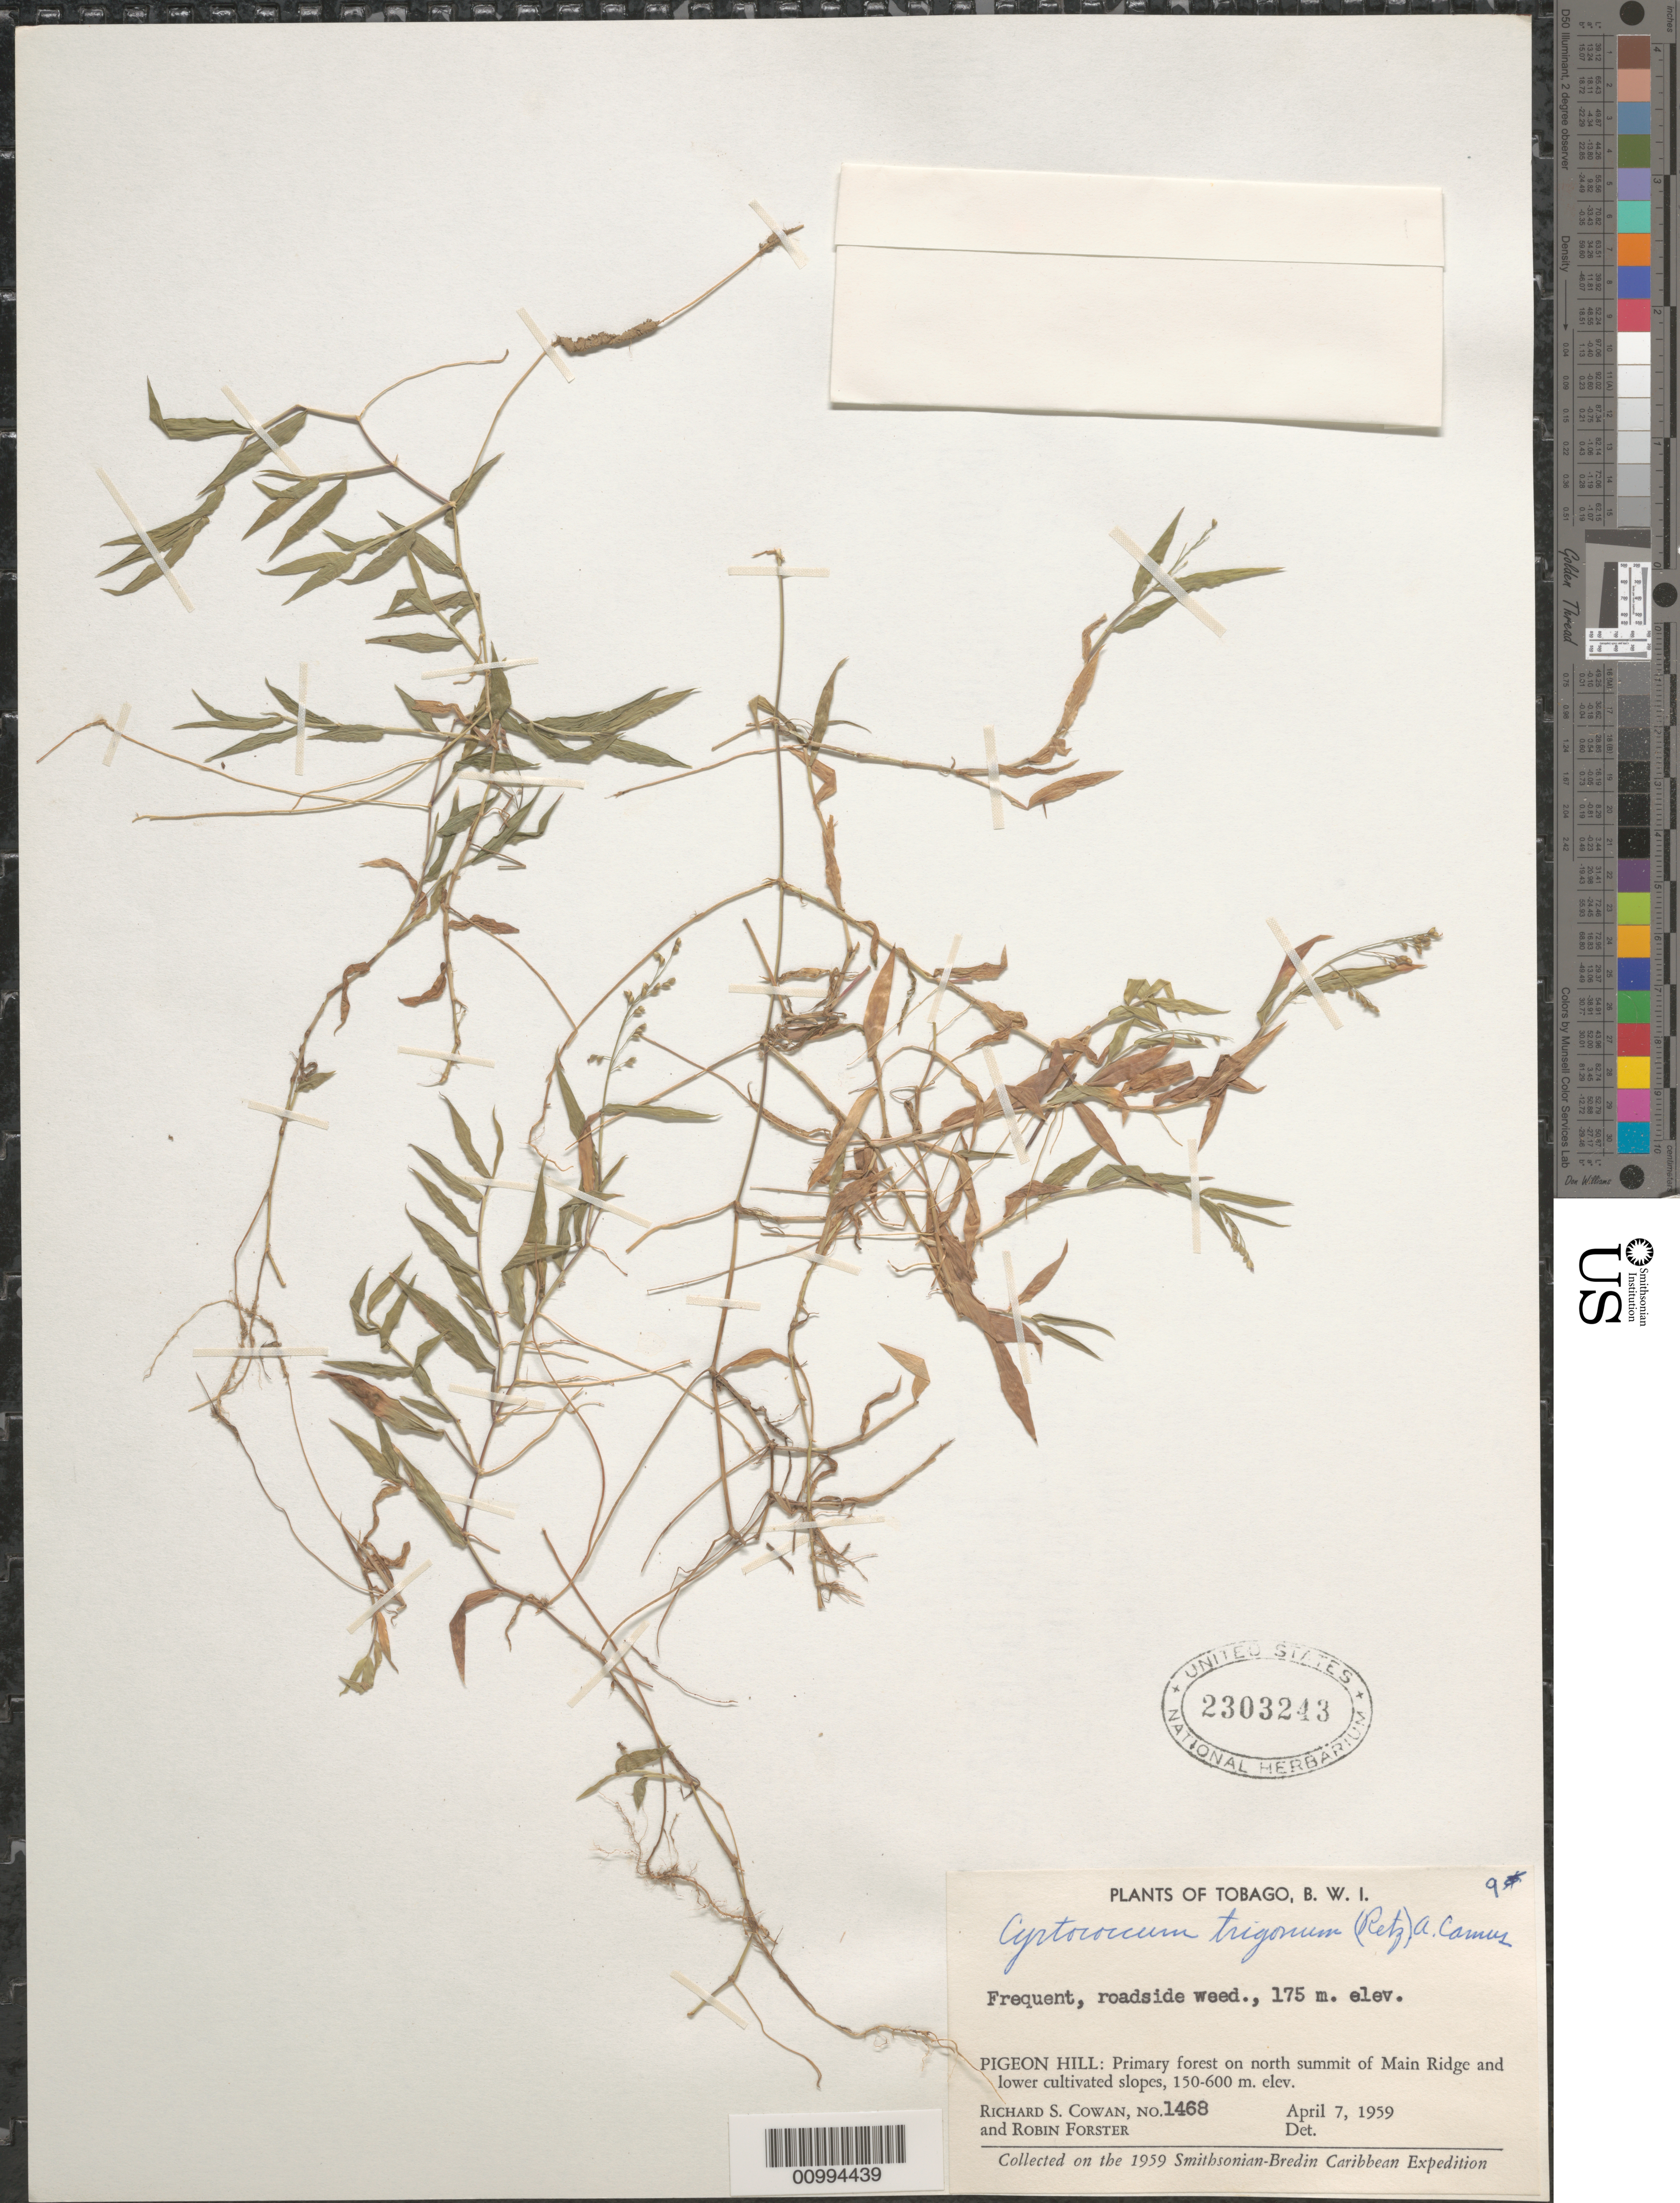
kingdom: Plantae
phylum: Tracheophyta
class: Liliopsida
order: Poales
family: Poaceae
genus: Cyrtococcum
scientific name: Cyrtococcum trigonum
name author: (Retz.) A. Camus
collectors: R. S. Cowan & R. Forster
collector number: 1468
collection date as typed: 07 Apr 1959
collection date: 1959-04-07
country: Trinidad and Tobago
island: Tobago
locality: Pigeon Hill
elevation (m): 150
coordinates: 0 N, 0 E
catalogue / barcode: US 2303243